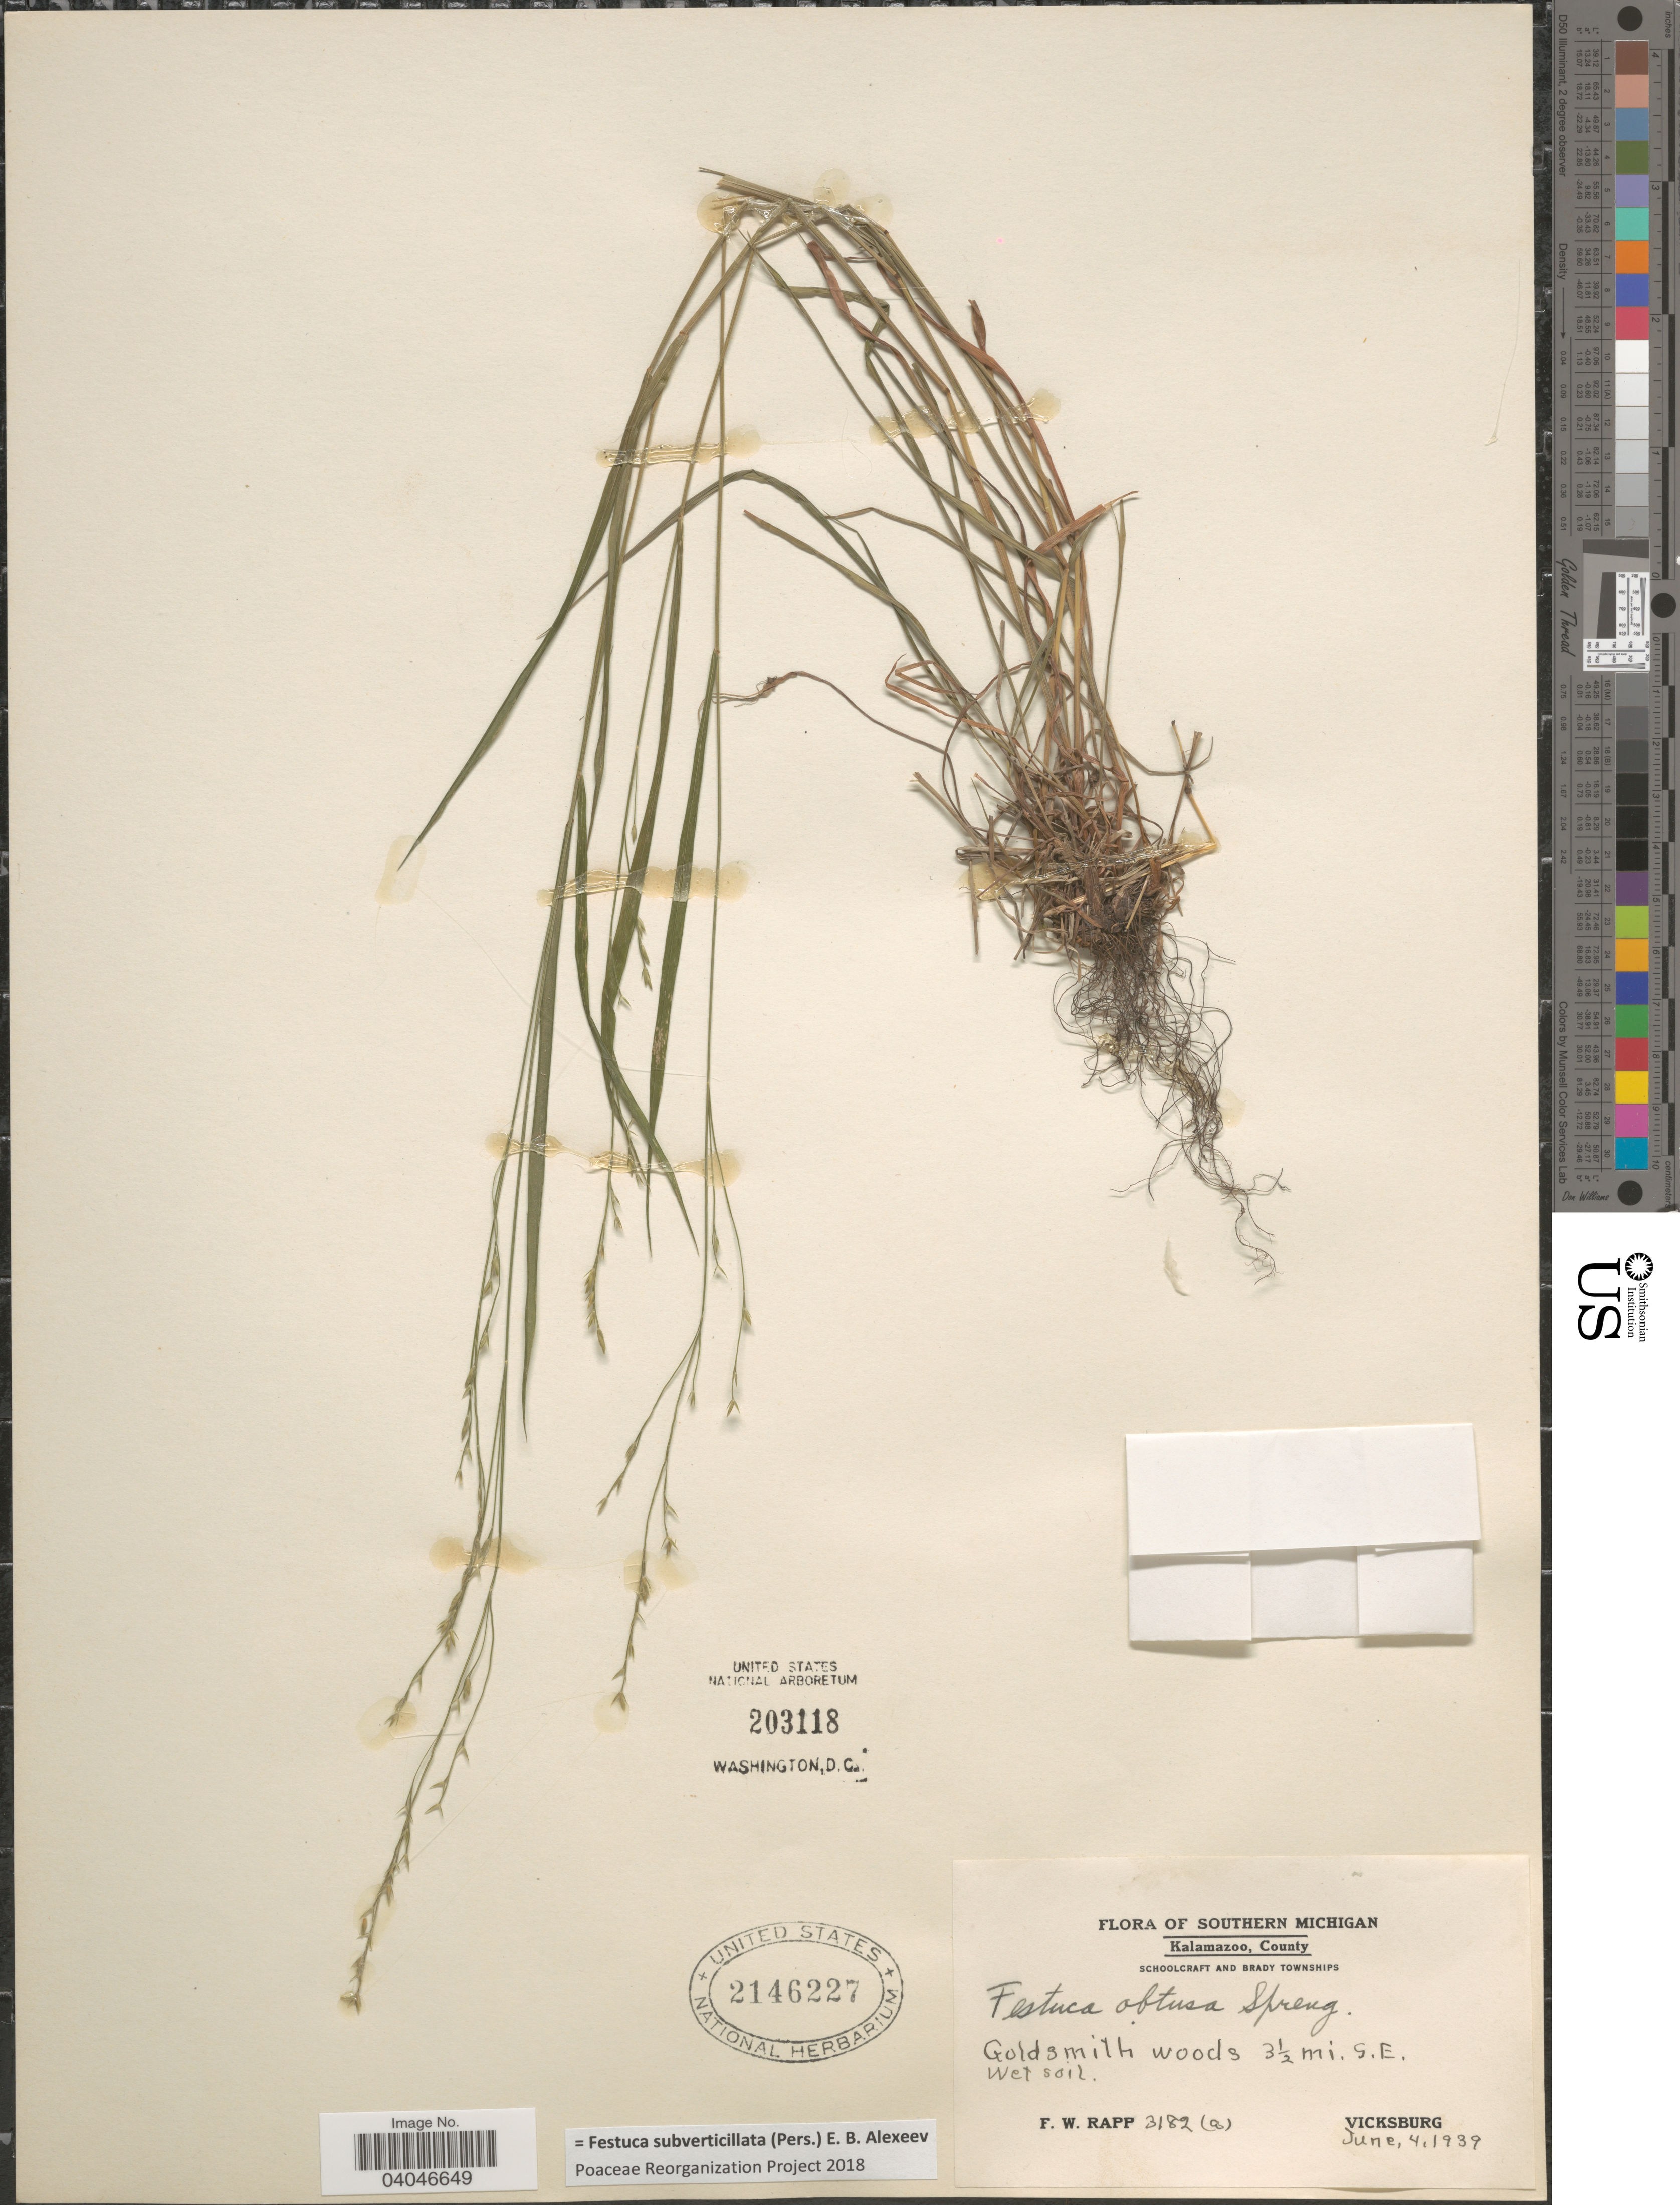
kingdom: Plantae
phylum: Tracheophyta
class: Liliopsida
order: Poales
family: Poaceae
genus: Festuca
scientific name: Festuca subverticillata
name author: (Pers.) E.B. Alexeev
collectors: F. Rapp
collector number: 3182(a*)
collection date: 1939-06-04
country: United States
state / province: Michigan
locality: Southern Michigan. Kalamazoo, County. Schoolcraft and Brady Townships. Goldsmith woods 3½ mi. S.E. Wet soil. Vicksburg.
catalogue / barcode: US 2146227